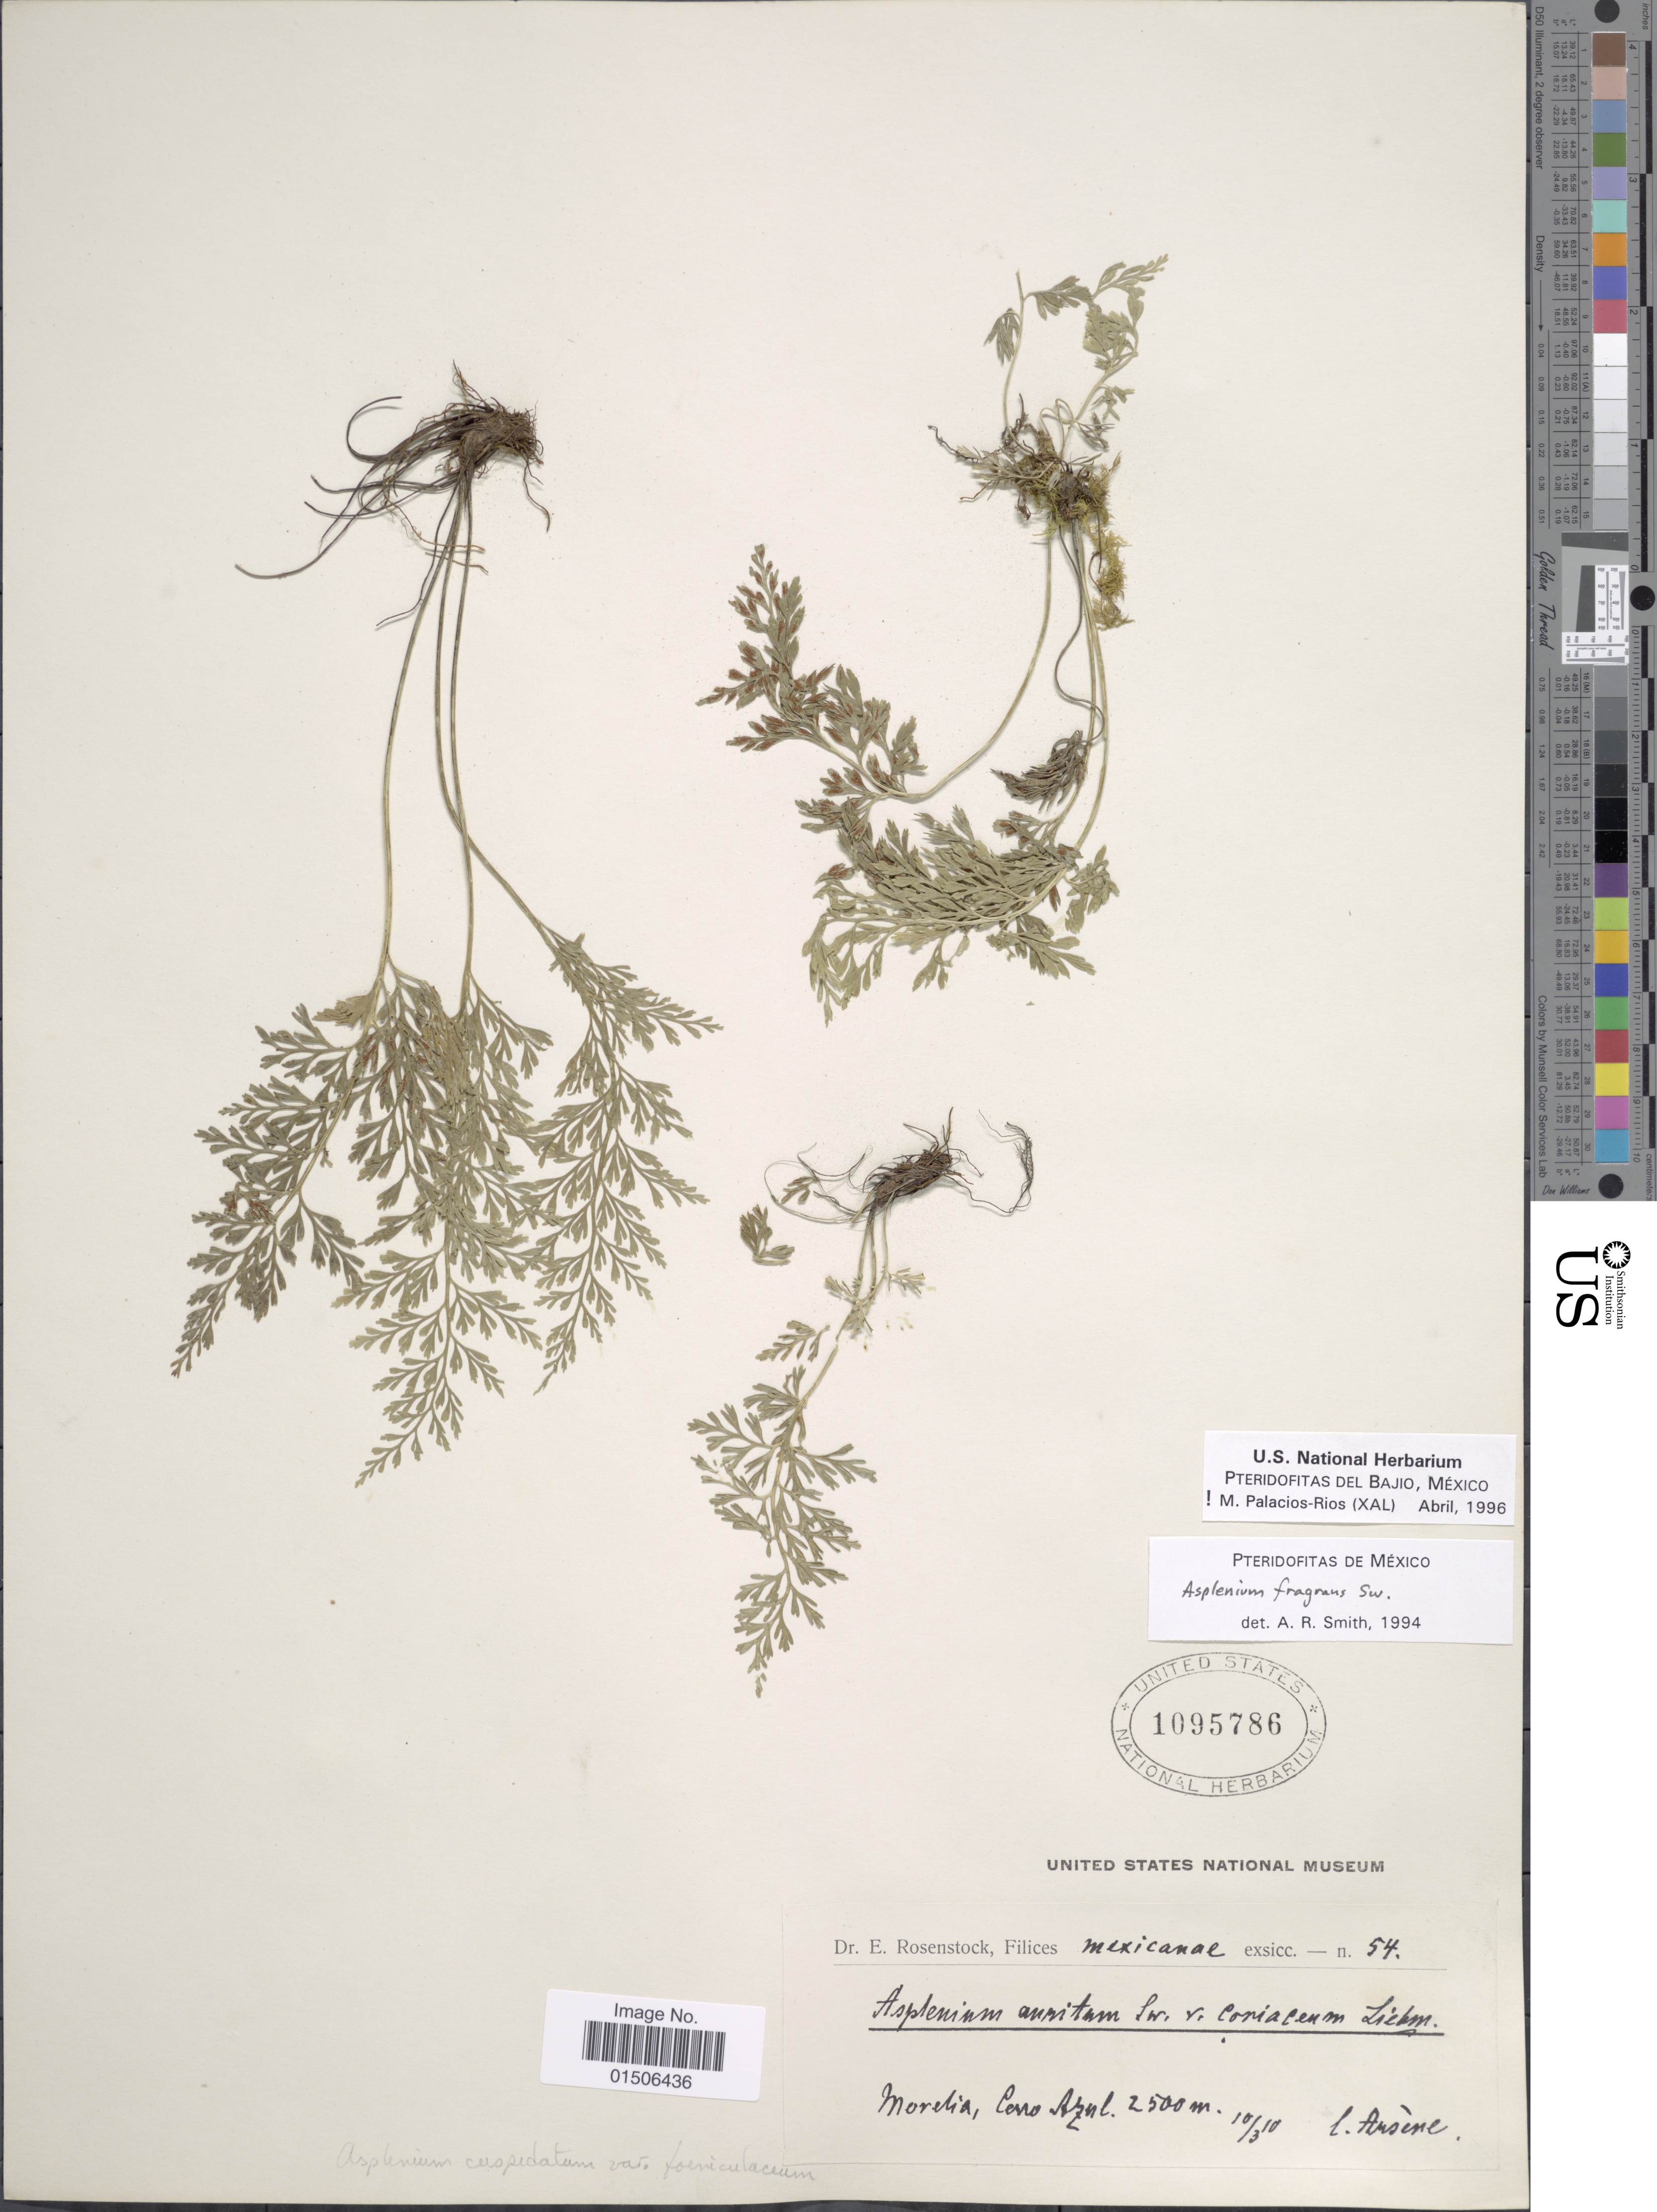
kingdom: Plantae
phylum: Tracheophyta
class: Polypodiopsida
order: Polypodiales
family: Aspleniaceae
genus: Asplenium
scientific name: Asplenium fragrans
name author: Sw.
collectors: -- Arsène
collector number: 54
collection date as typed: Transcribed d/m/y: 10/3/10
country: Mexico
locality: Morelia, Cerro Azul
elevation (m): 2500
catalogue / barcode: US 1095786